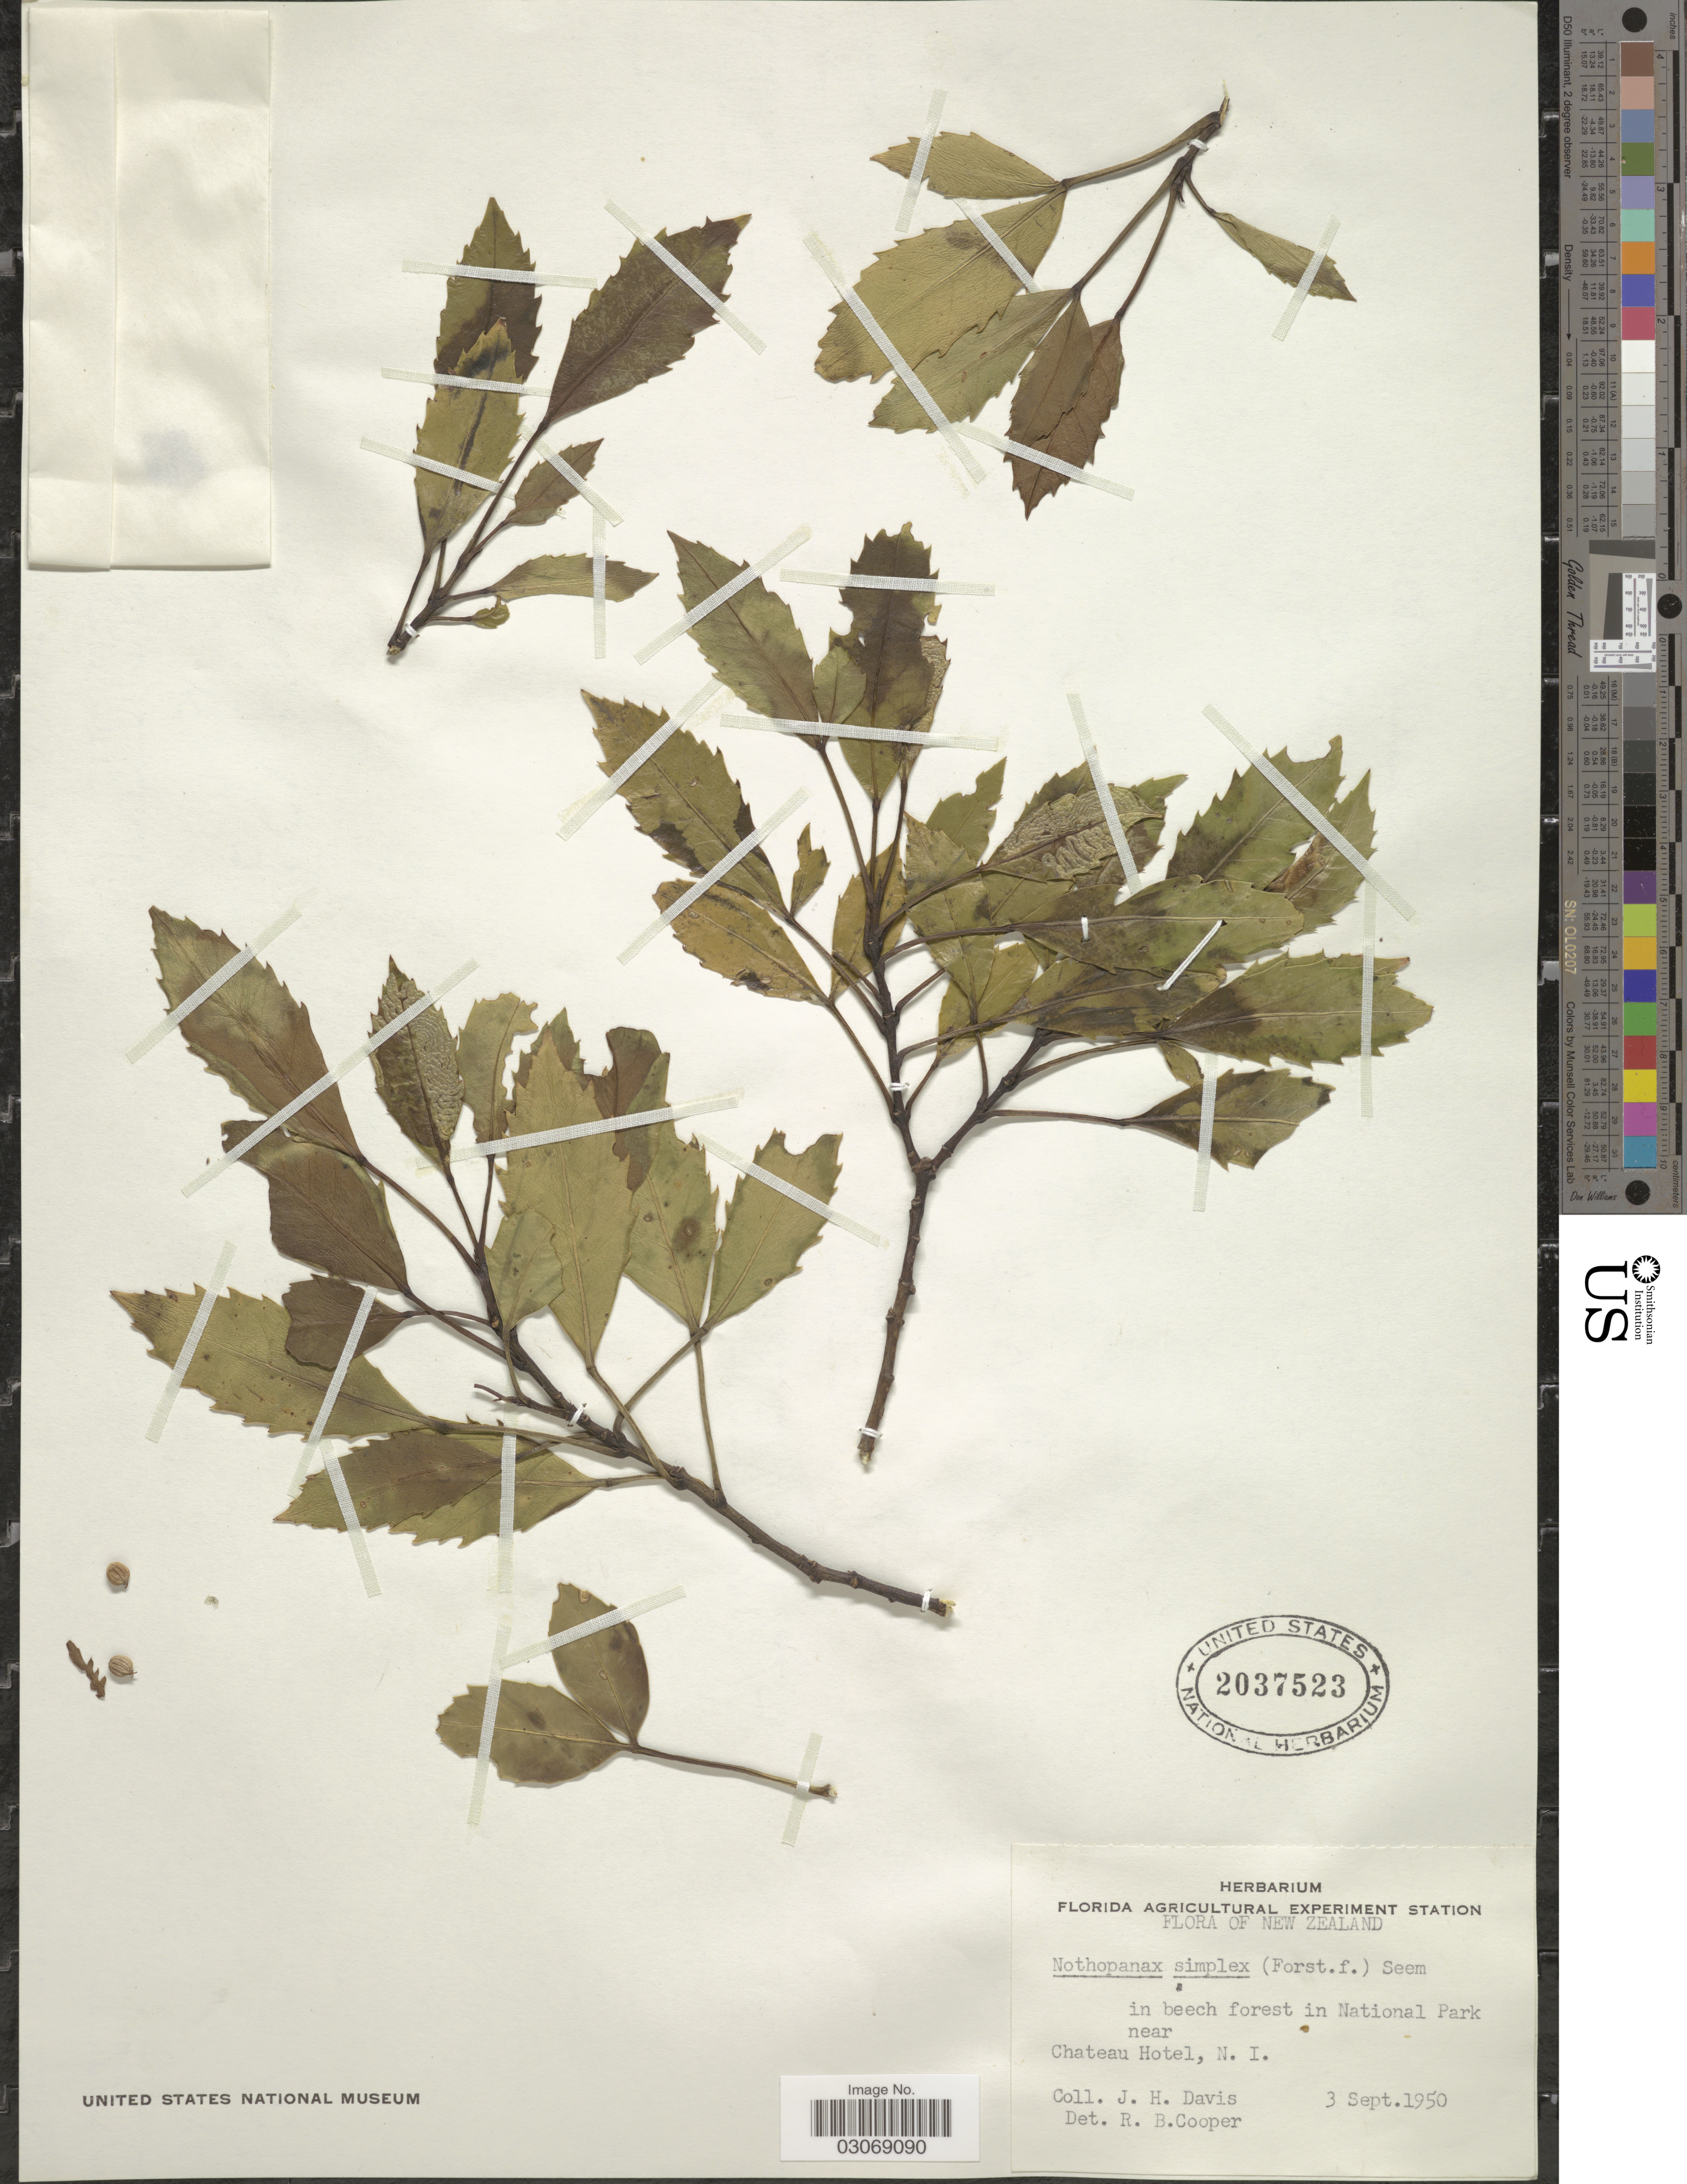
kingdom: Plantae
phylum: Tracheophyta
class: Magnoliopsida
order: Apiales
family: Araliaceae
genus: Nothopanax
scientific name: Nothopanax simplex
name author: (G. Forst.) Seem.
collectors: J. Davis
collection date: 1950-09-03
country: New Zealand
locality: In beach forest in National Park near Chateau Hotel, N.I.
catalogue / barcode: US 2037523